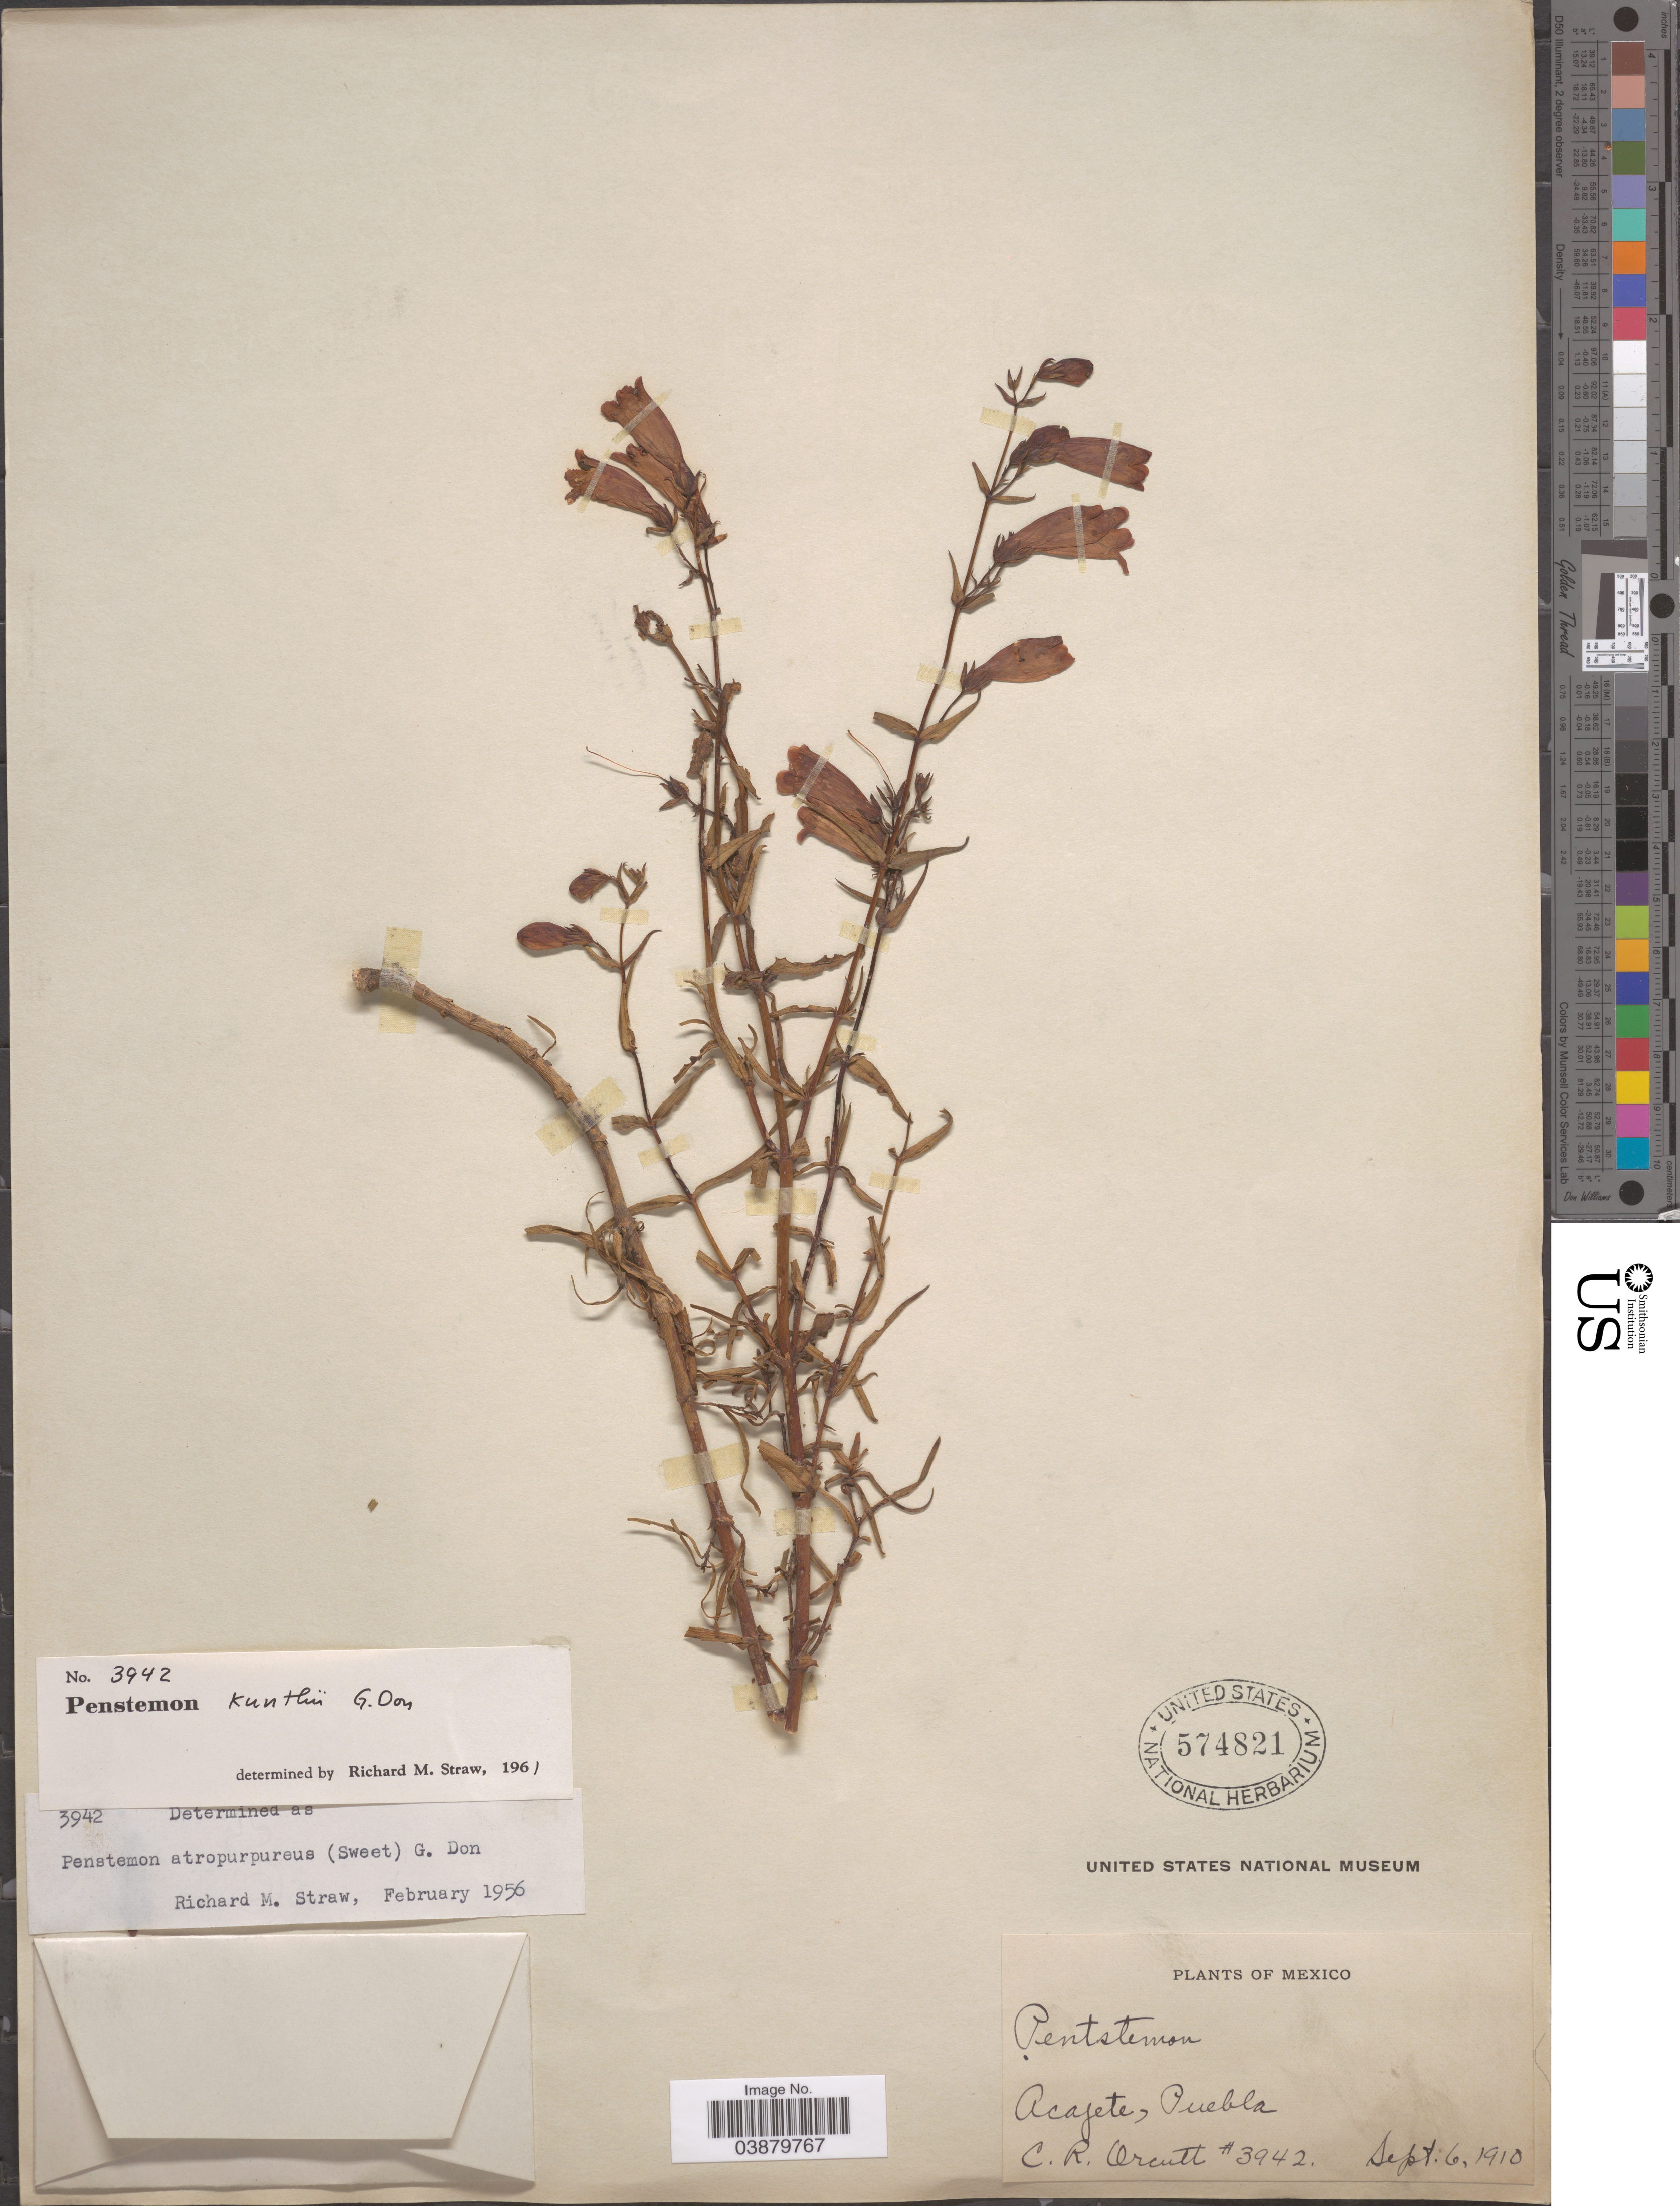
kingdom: Plantae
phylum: Tracheophyta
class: Magnoliopsida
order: Lamiales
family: Plantaginaceae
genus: Penstemon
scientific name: Penstemon kunthii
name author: G. Don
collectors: C. R. Orcutt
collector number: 3942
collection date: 1910-09-06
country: Mexico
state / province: Puebla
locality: Acejete.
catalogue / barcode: US 574821